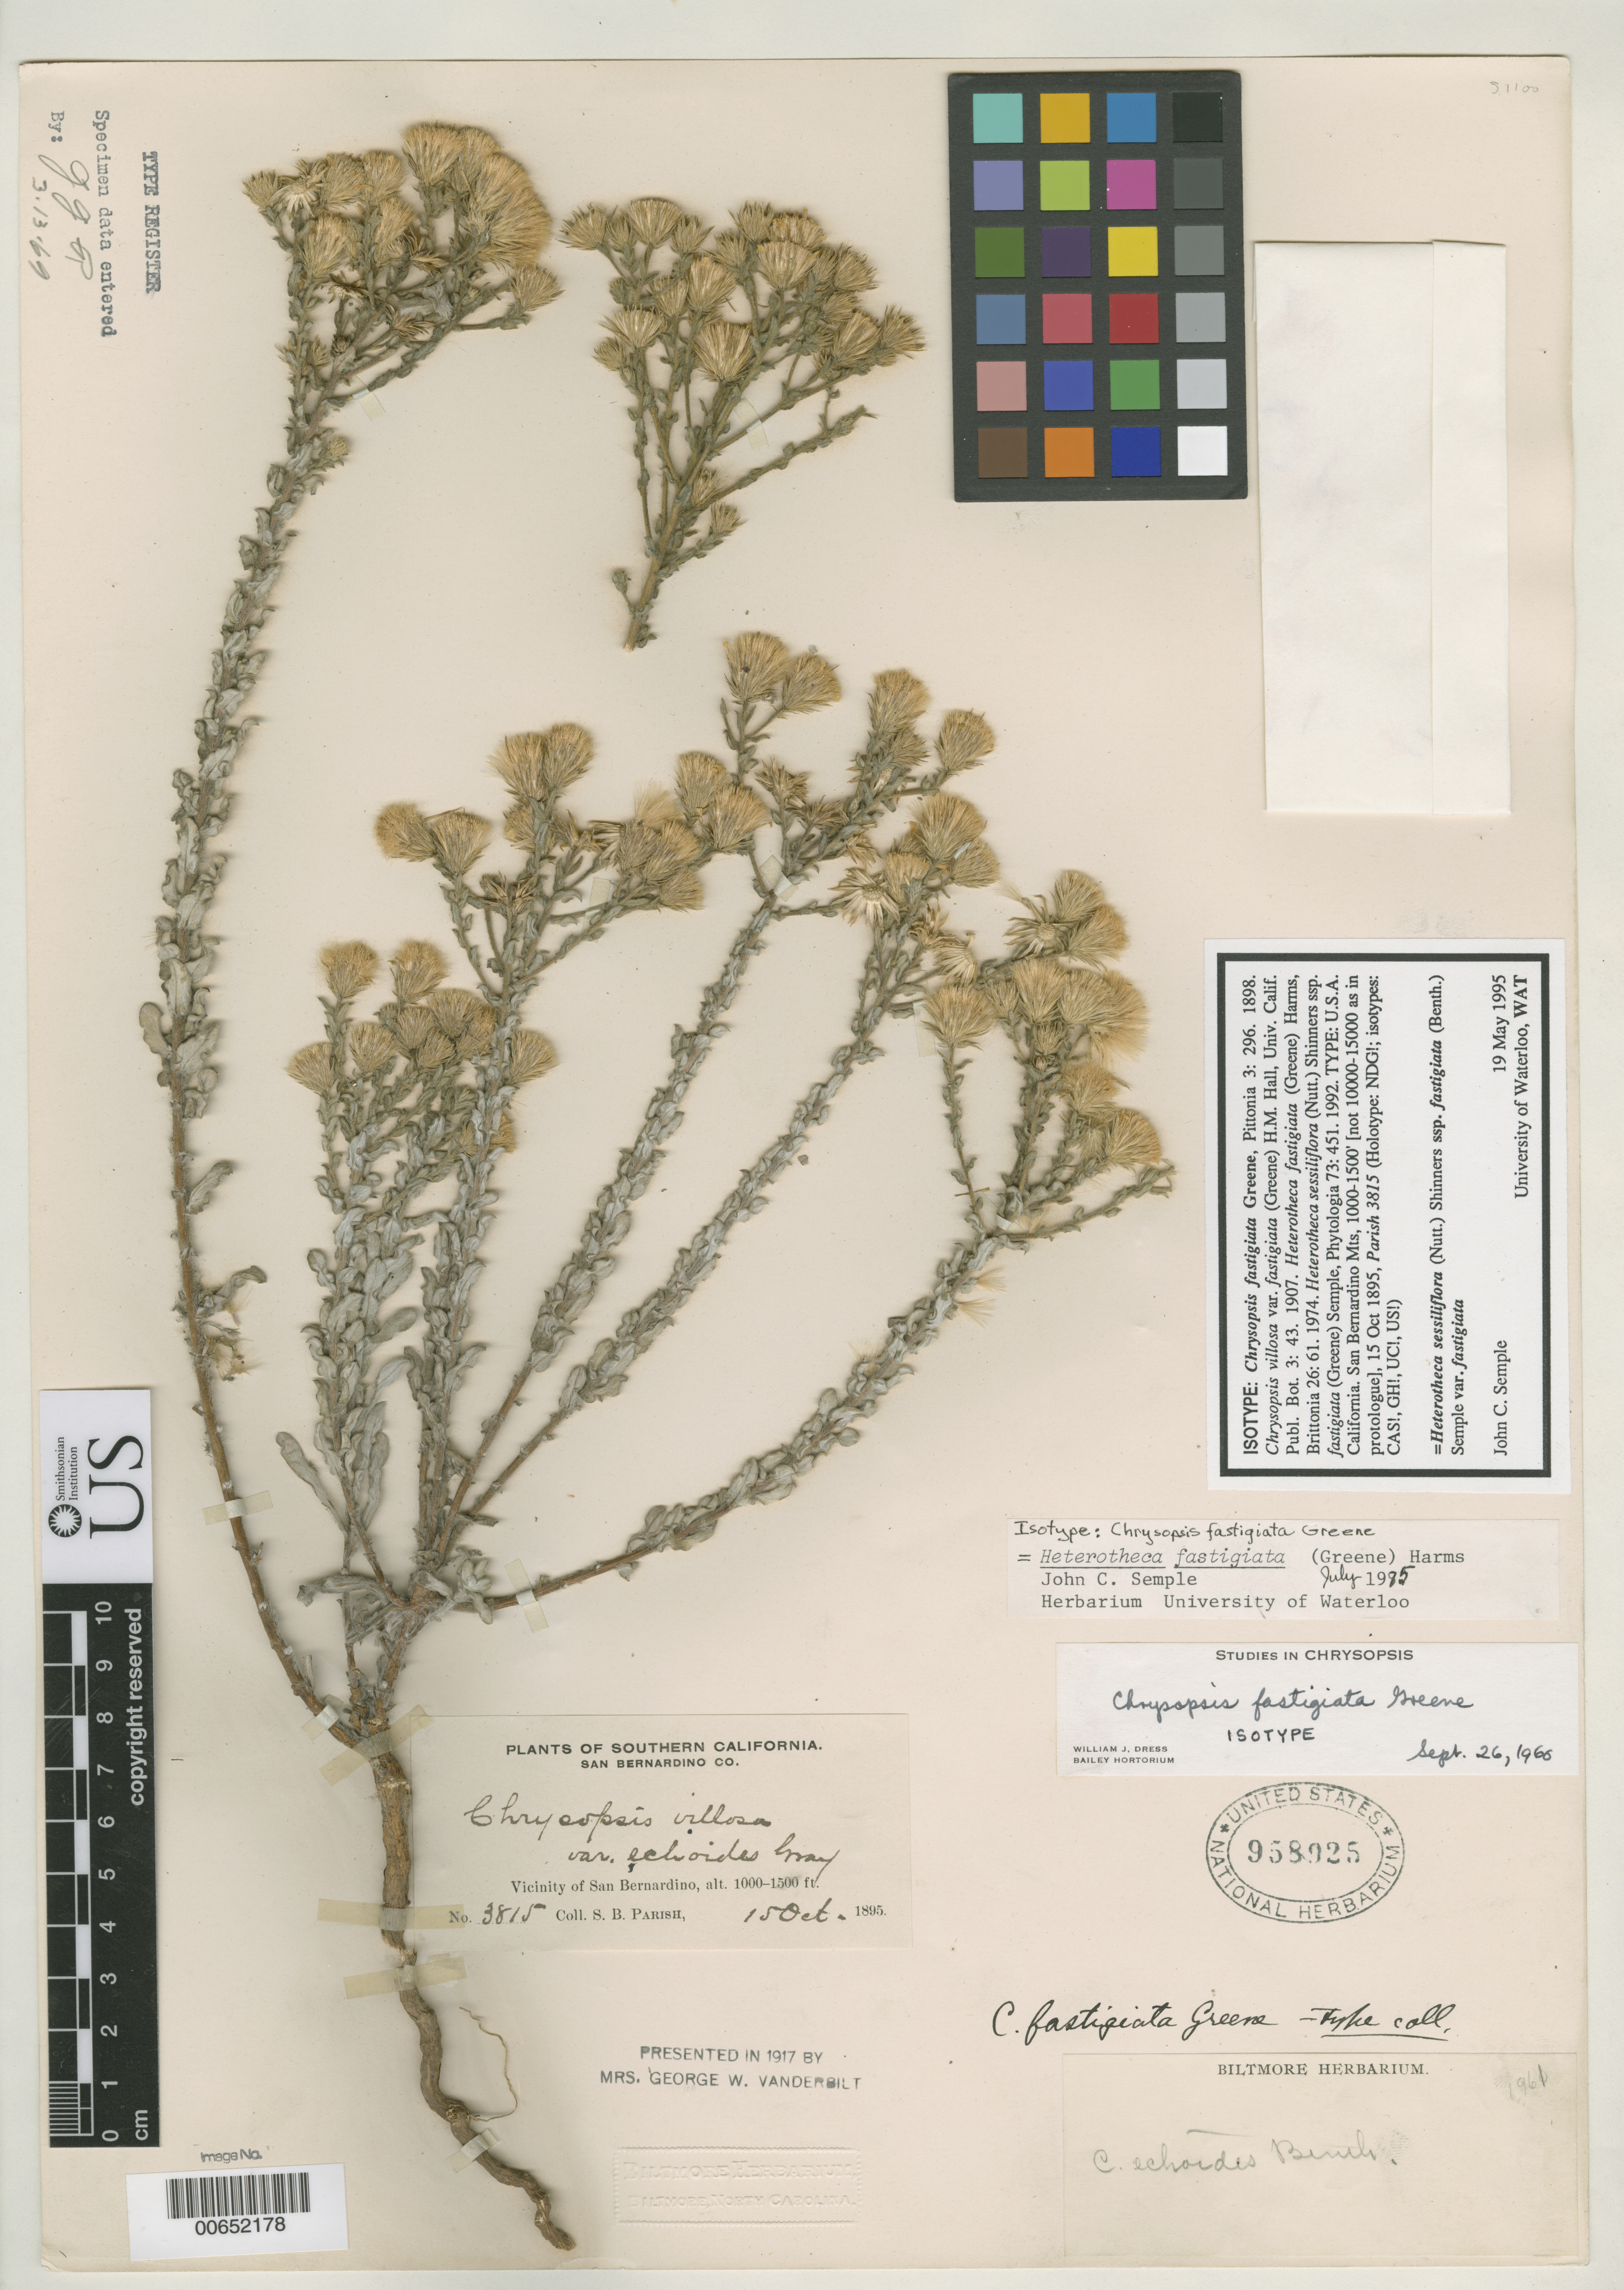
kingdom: Plantae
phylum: Tracheophyta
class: Magnoliopsida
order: Asterales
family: Asteraceae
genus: Chrysopsis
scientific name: Chrysopsis fastigiata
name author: Greene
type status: Isotype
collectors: S. B. Parish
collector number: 3815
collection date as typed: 15 Oct 1895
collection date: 1895-10-15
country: United States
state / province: California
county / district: San Bernardino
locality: San Bernardino; alt. 10,000 to 15,000 ft.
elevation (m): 3048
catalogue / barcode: US 958925